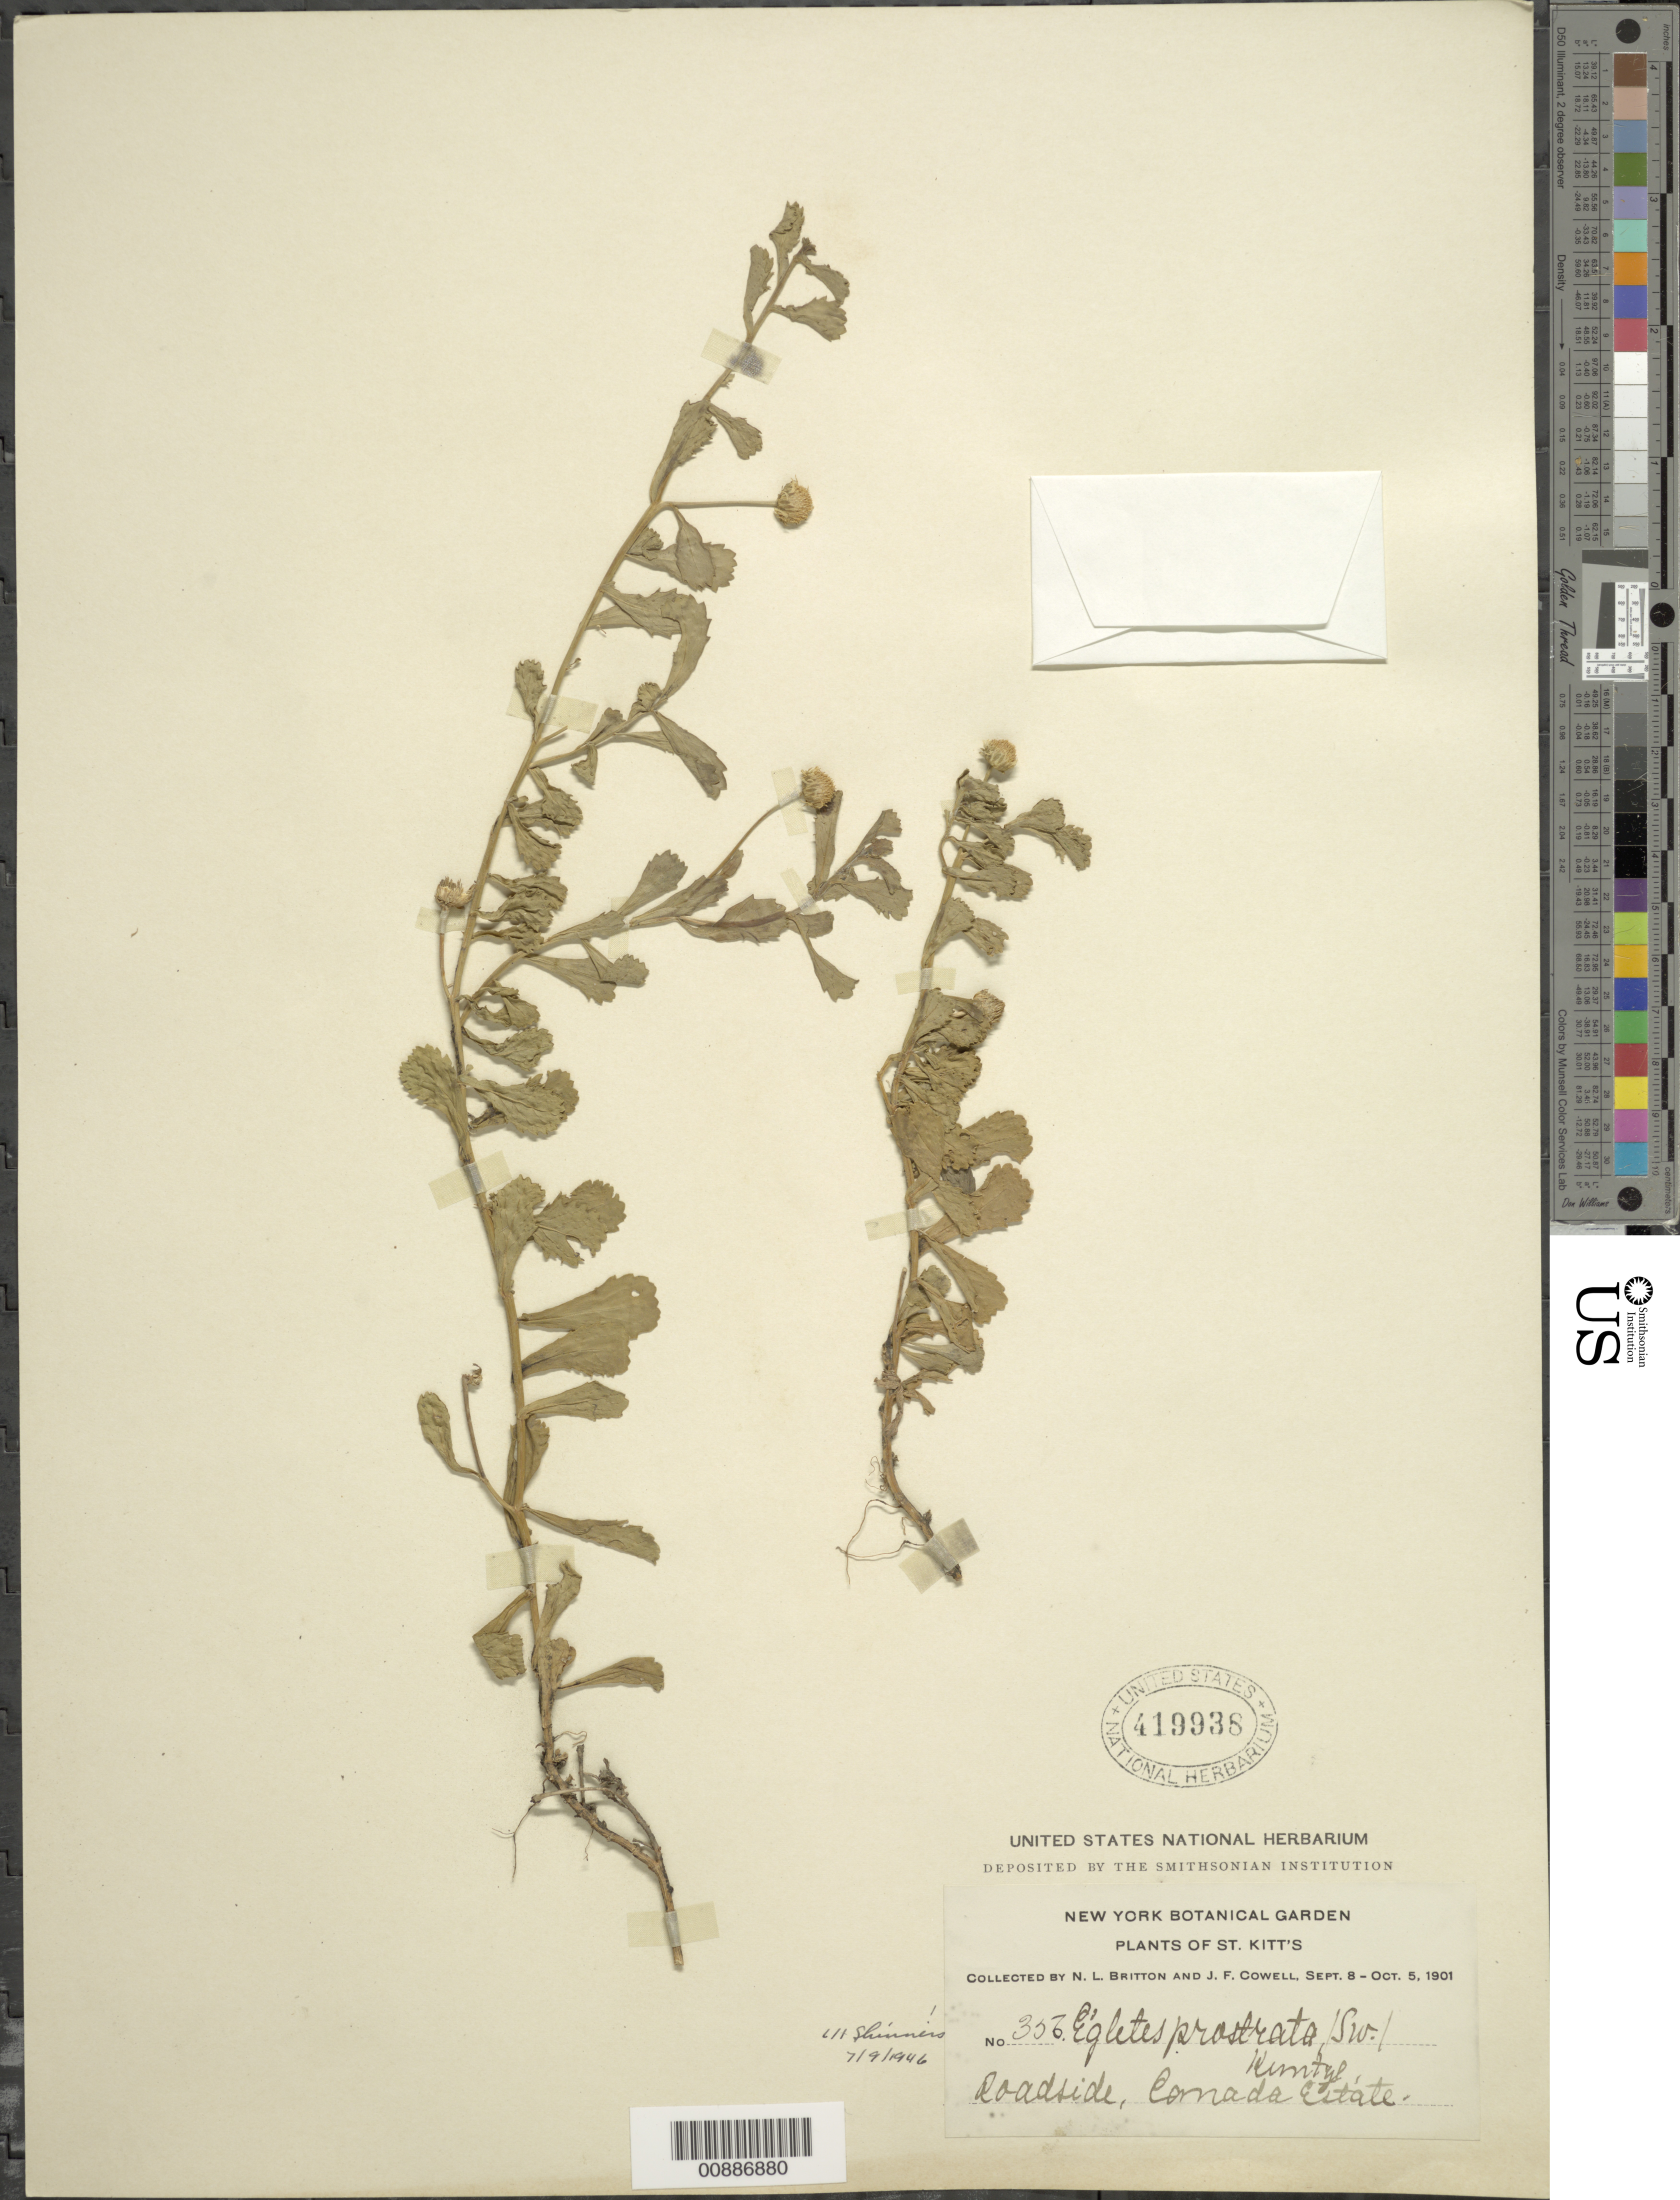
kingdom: Plantae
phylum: Tracheophyta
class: Magnoliopsida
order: Asterales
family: Asteraceae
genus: Egletes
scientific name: Egletes prostrata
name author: (Sw.) Kuntze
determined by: Shinners, L. H.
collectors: N. Britton & J. F. Cowell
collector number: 356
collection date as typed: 08 Sep 1901 to 05 Oct 1901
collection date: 1901-09-08/1901-10-05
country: St. Christopher-Nevis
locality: Comanda (sp?) Estate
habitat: Roadside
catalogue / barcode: US 419938